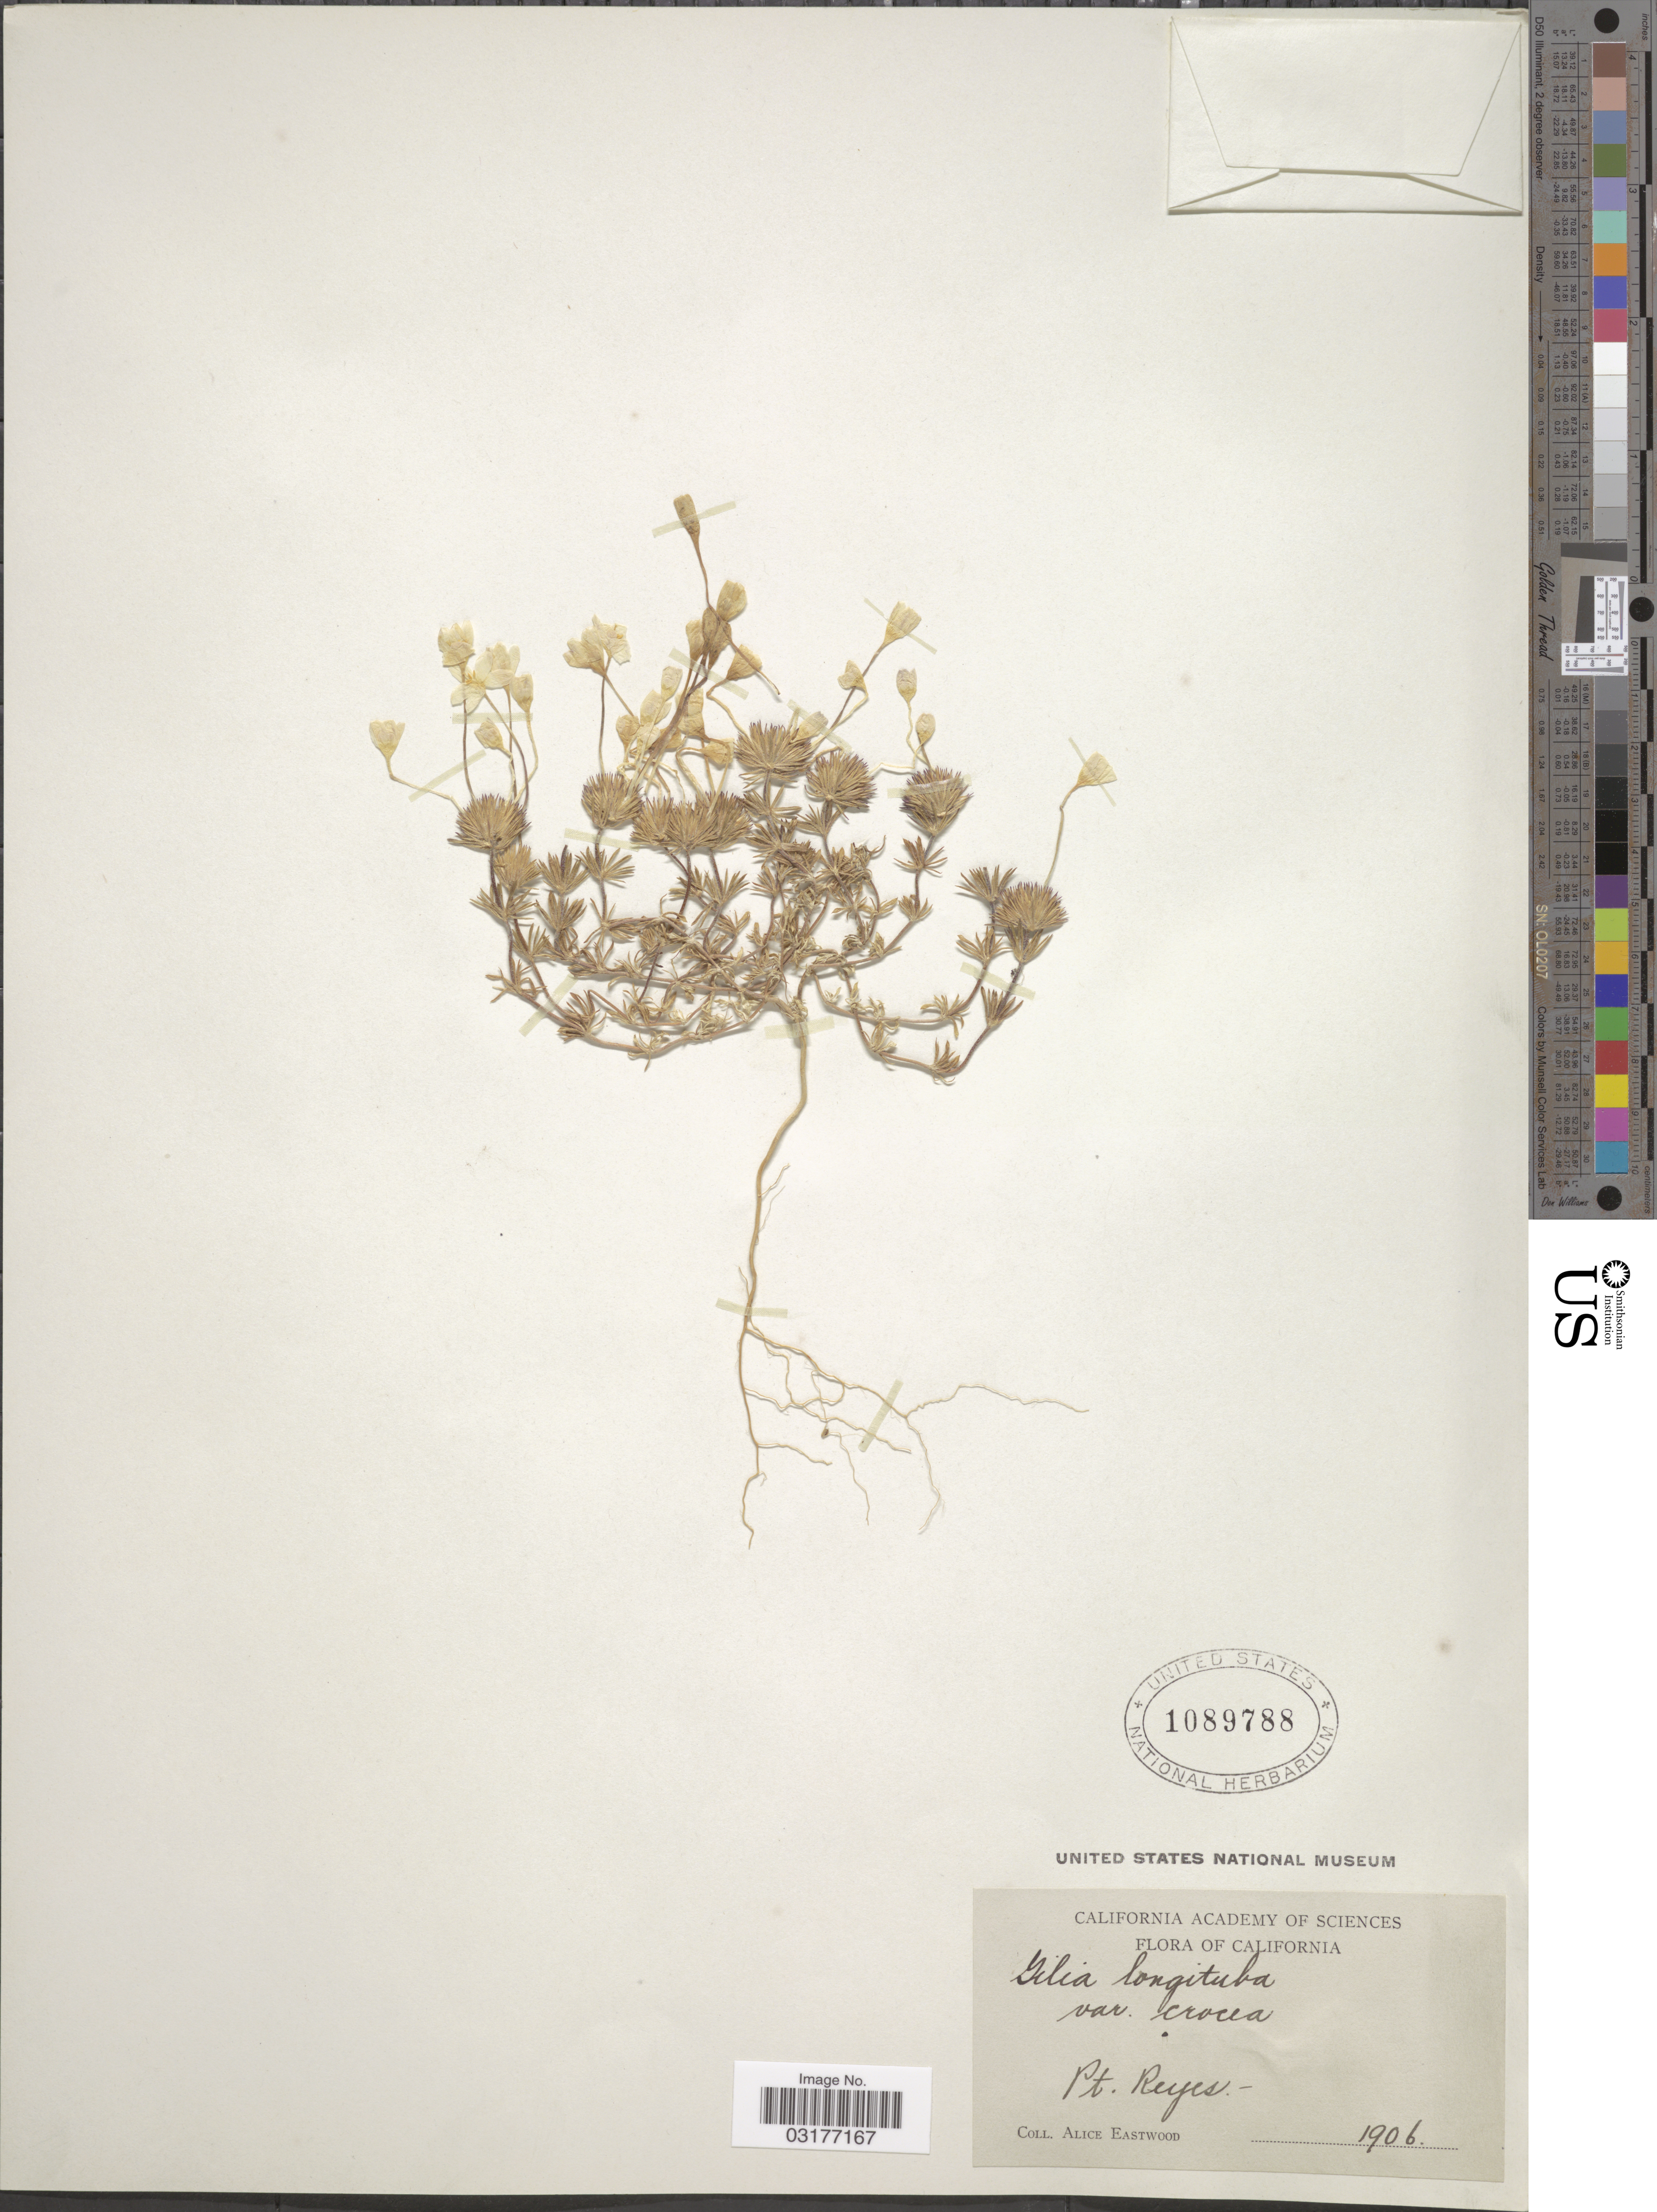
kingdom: Plantae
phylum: Tracheophyta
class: Magnoliopsida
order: Ericales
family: Polemoniaceae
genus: Leptosiphon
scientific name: Leptosiphon androsaceus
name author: Benth.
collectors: A. Eastwood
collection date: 1906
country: United States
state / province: California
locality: Pt. Reyes.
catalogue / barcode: US 1089788